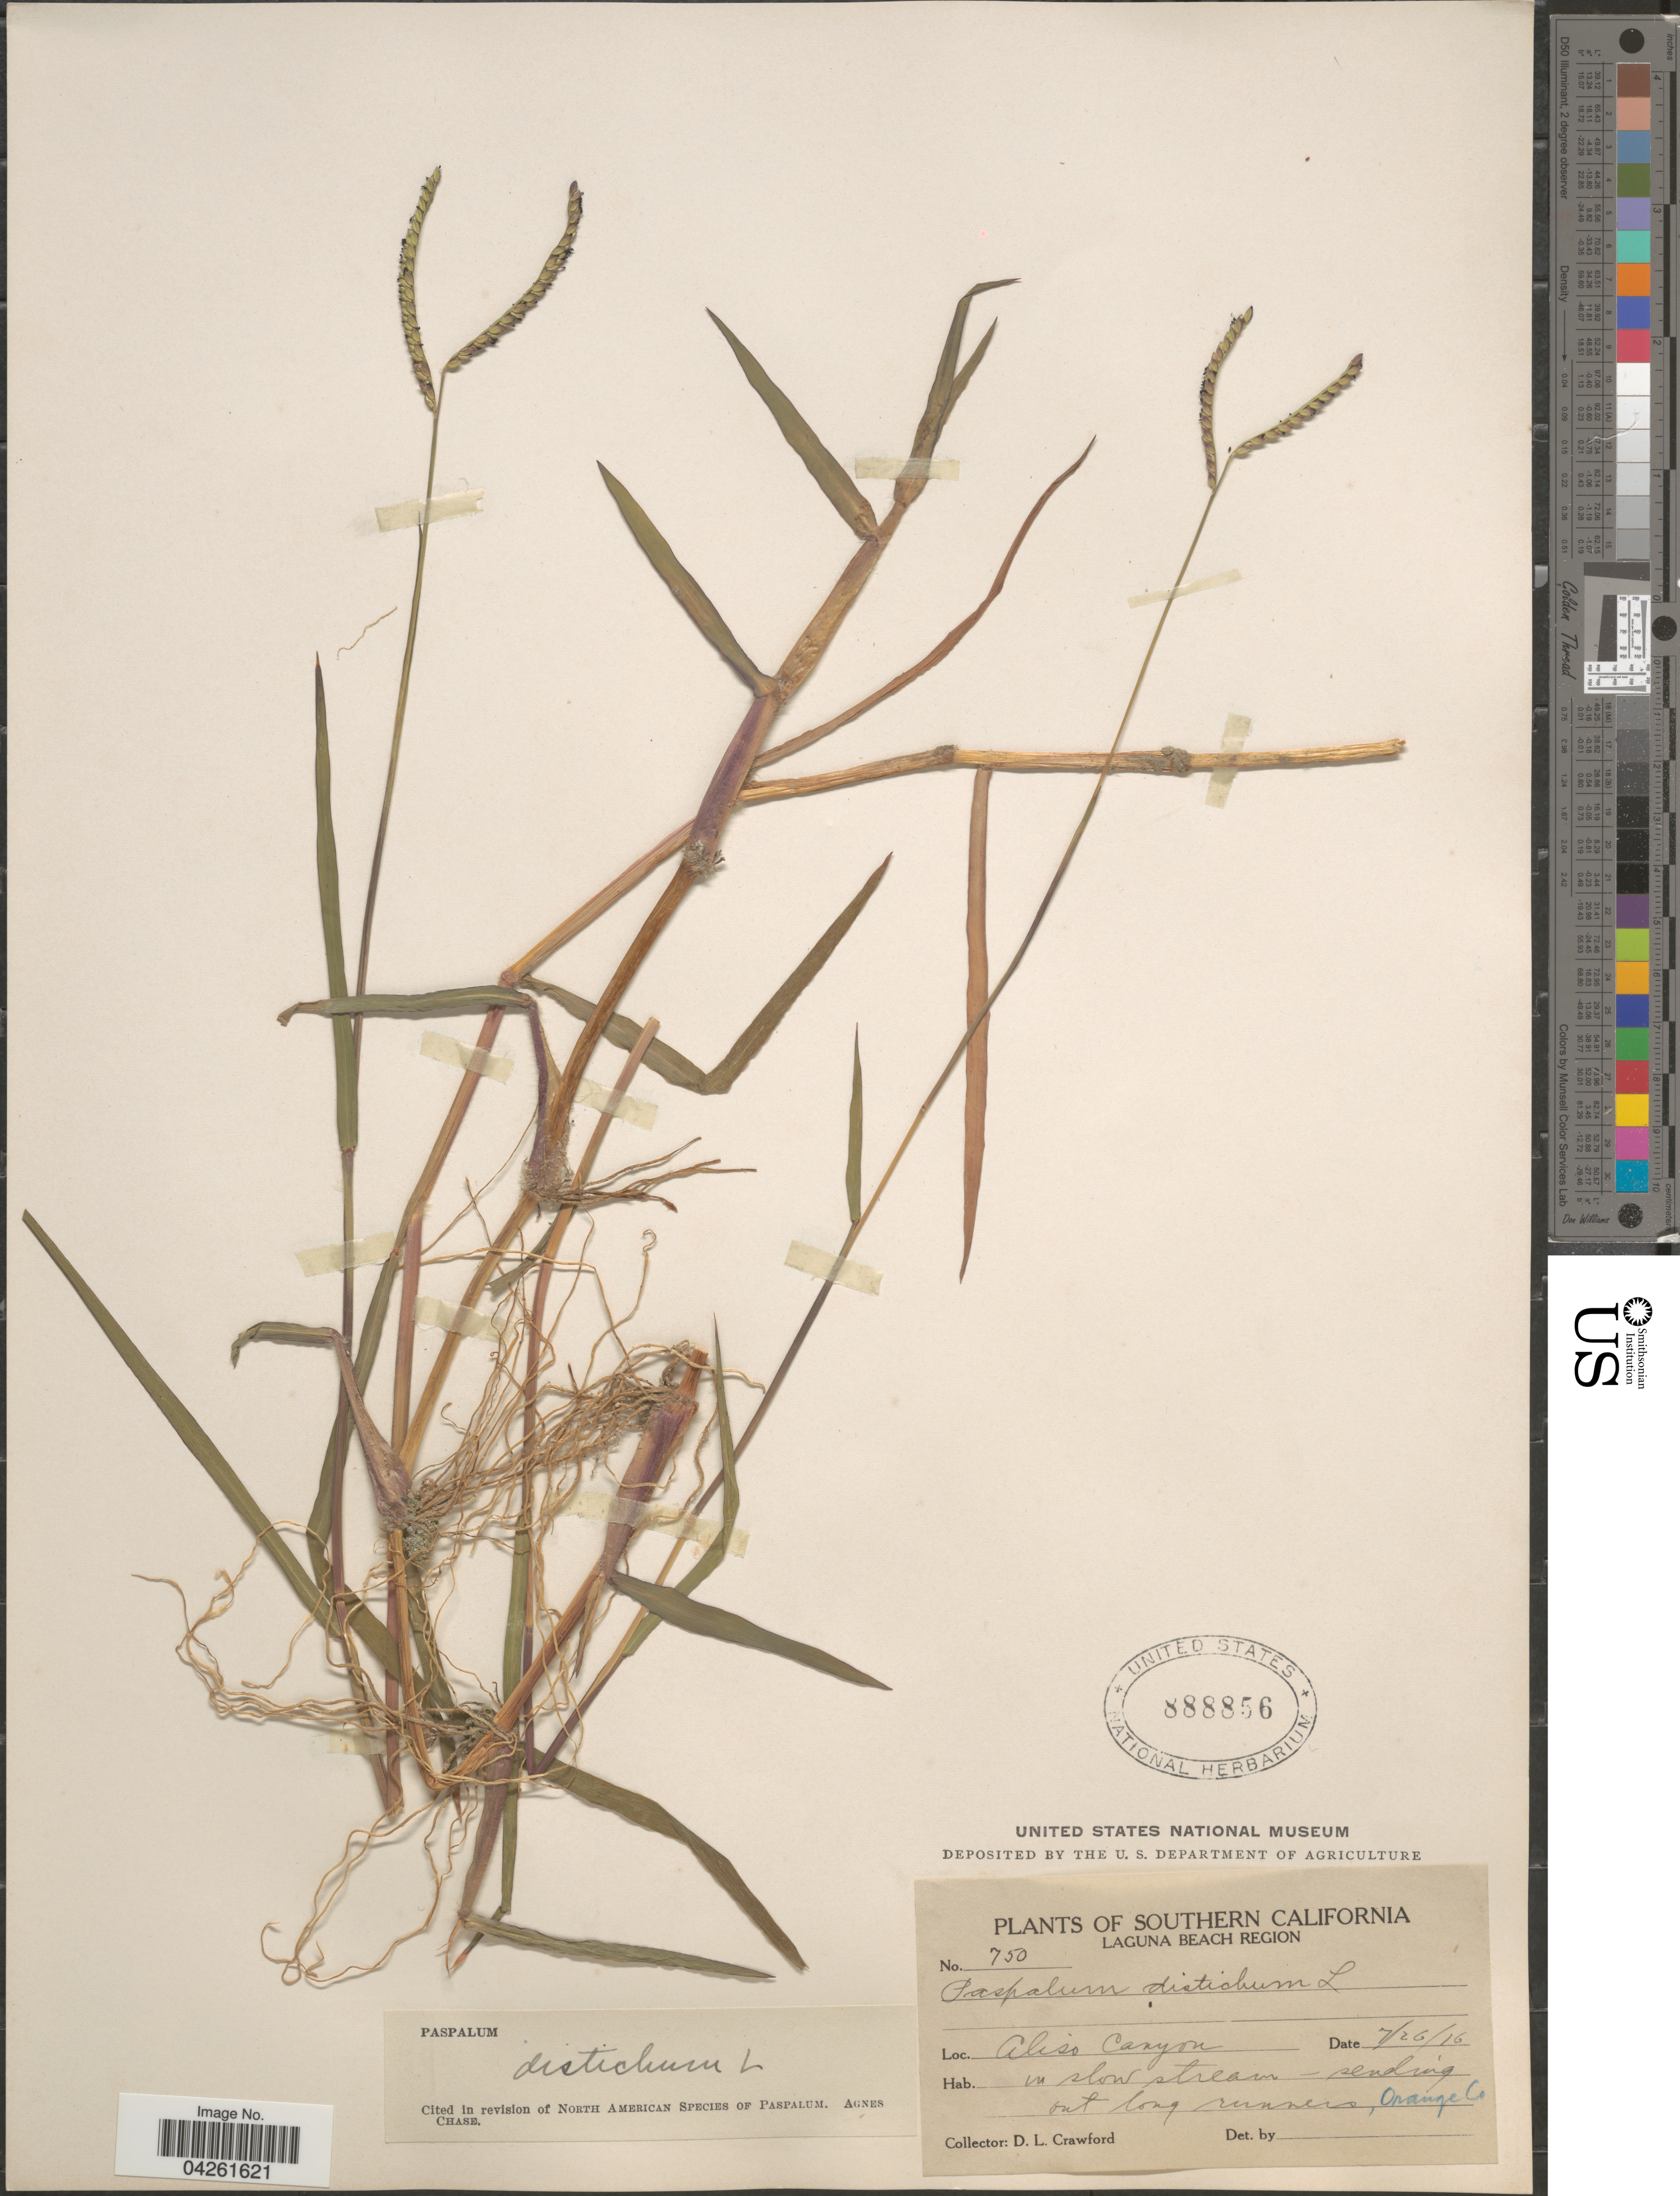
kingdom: Plantae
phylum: Tracheophyta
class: Liliopsida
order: Poales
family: Poaceae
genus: Paspalum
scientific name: Paspalum distichum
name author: L.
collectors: D. L. Crawford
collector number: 750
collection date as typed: Transcribed d/m/y: 26/7/16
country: United States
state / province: California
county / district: Orange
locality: Southern California. Laguna Beach Region. Aliso Canyon. Orange Co.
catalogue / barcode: US 888856